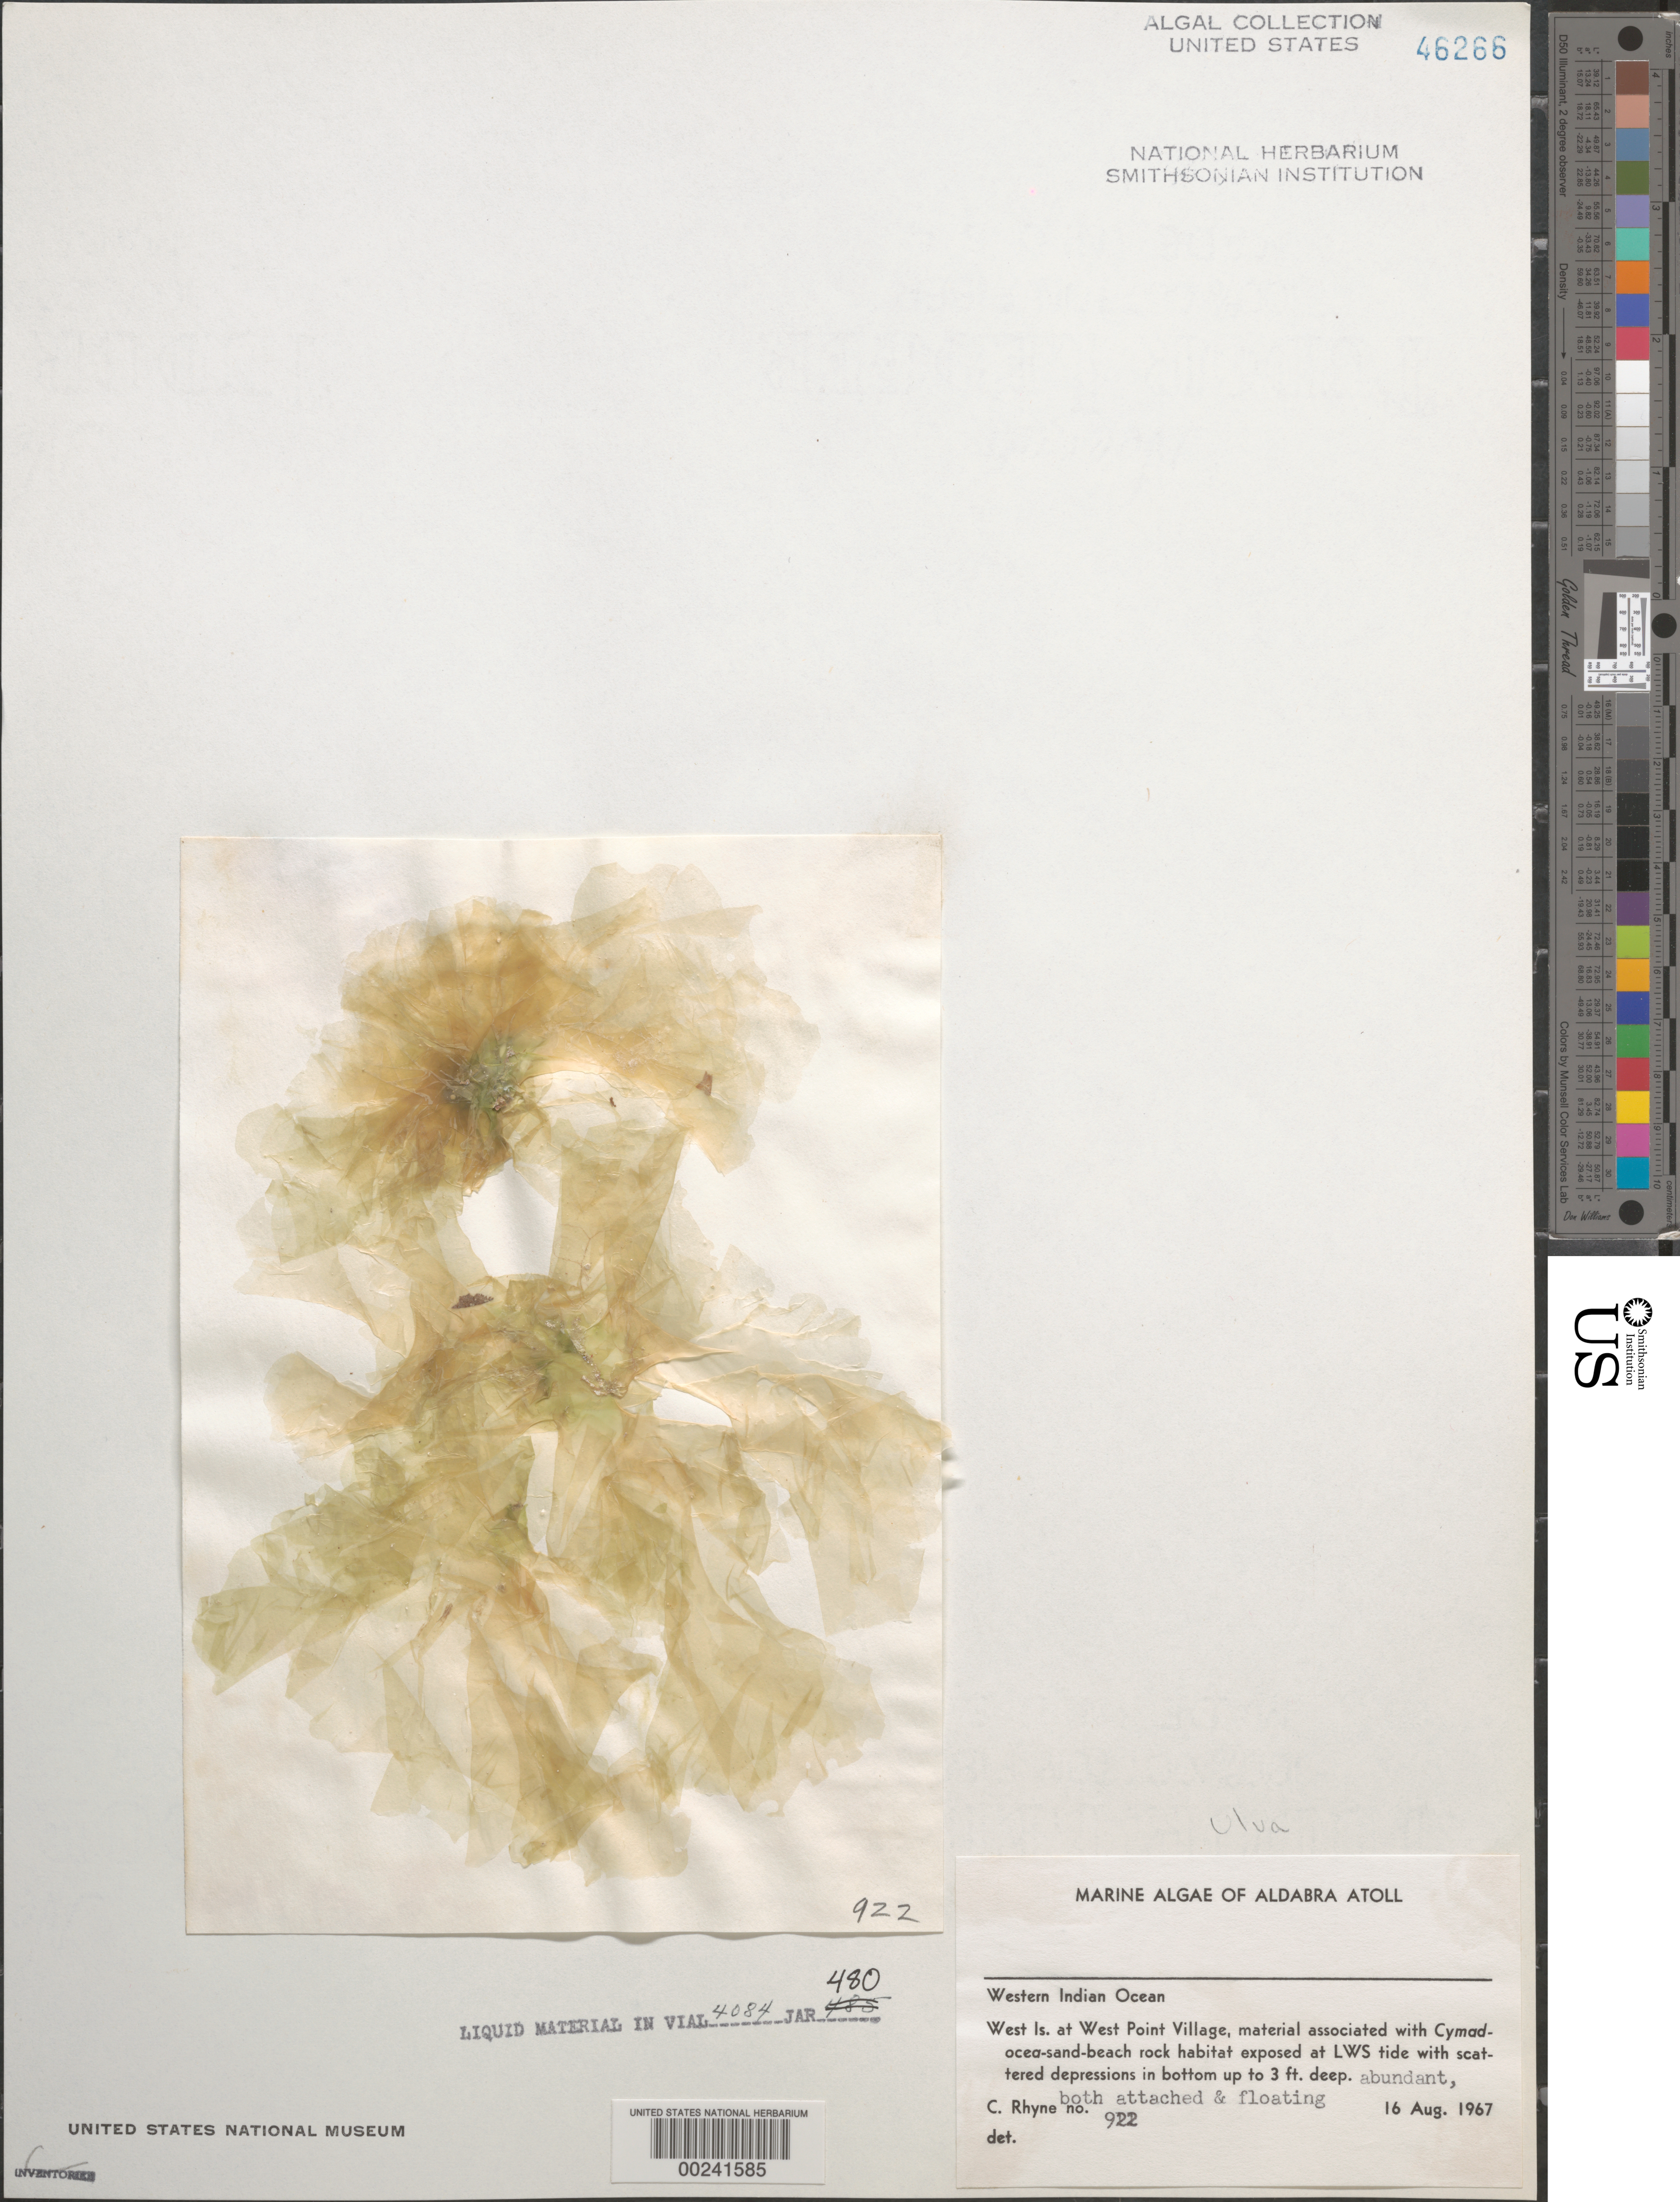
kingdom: Plantae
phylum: Chlorophyta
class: Ulvophyceae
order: Ulvales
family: Ulvaceae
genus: Ulva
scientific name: Ulva sp.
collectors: C. Rhyne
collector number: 922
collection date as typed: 16 Aug 1967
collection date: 1967-08-16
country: Seychelles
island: Aldabra Atoll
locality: West Islet, West Point Village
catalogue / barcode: US 46266